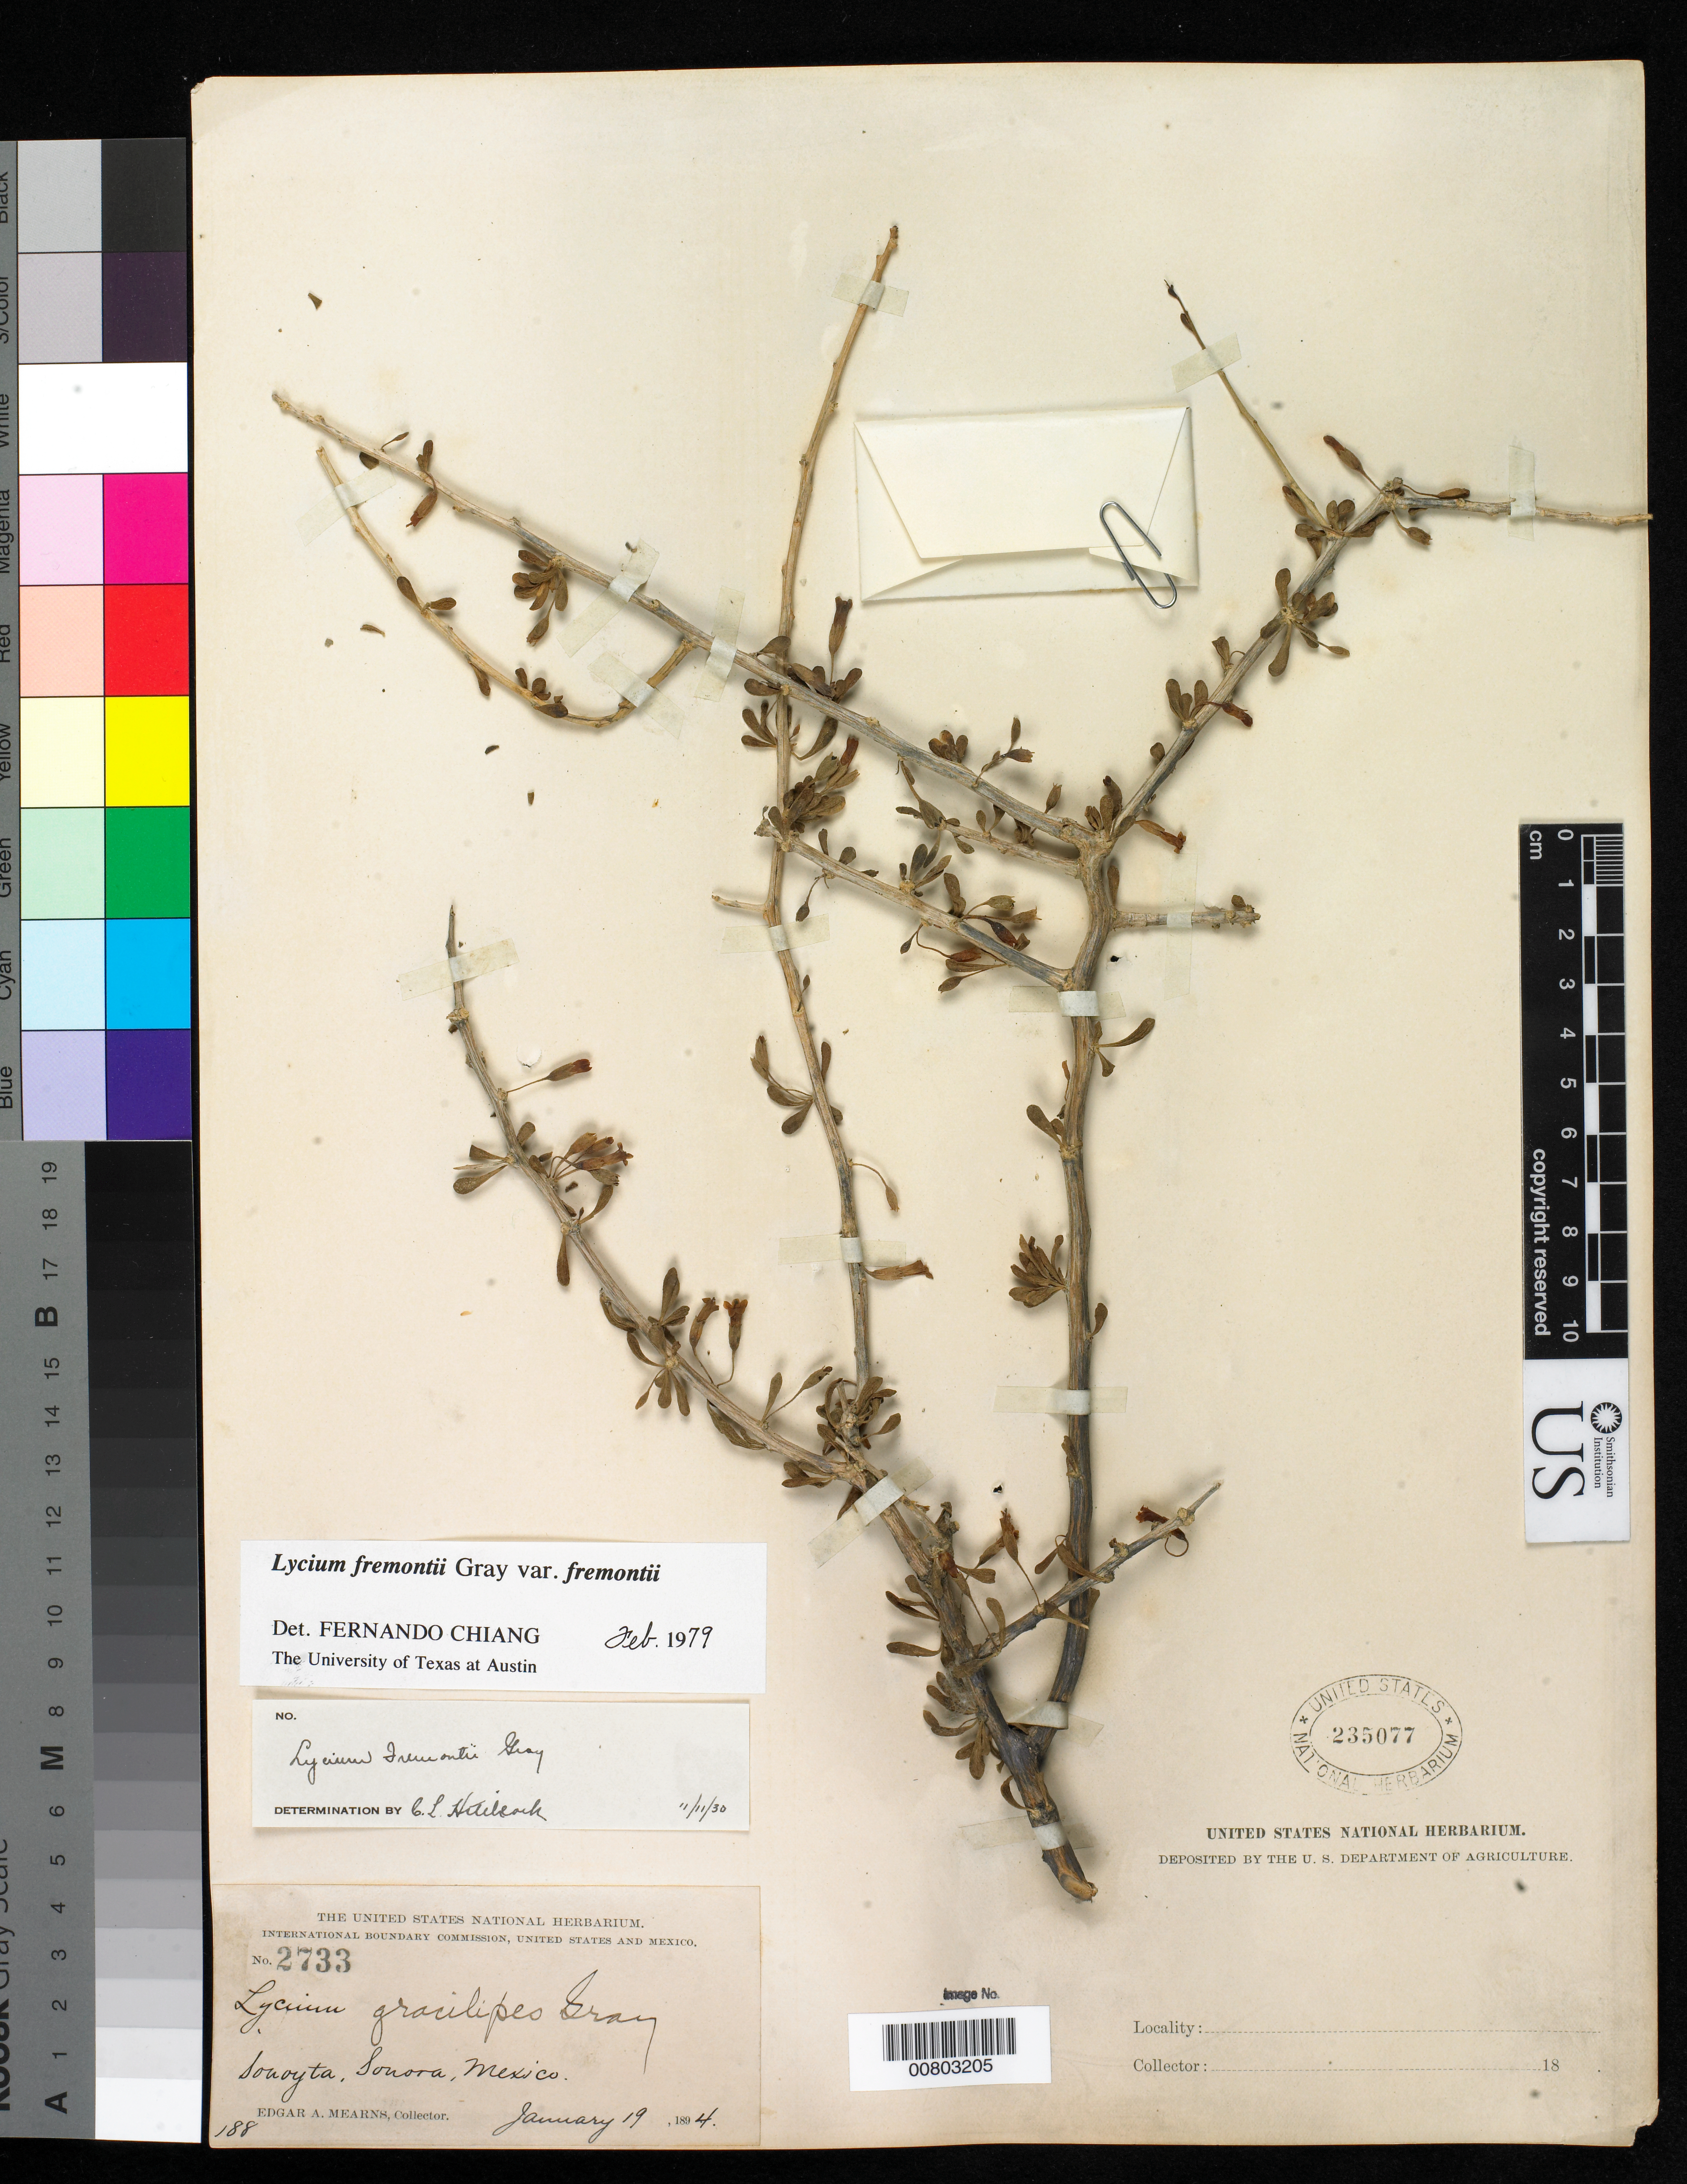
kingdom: Plantae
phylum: Tracheophyta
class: Magnoliopsida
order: Solanales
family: Solanaceae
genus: Lycium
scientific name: Lycium fremontii var. fremontii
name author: S.F. Gray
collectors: E. A. Mearns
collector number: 2733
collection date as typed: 19 Jan 1894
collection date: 1894-01-19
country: Mexico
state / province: Sonora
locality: Sonoyta, Sonora.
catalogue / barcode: US 235077